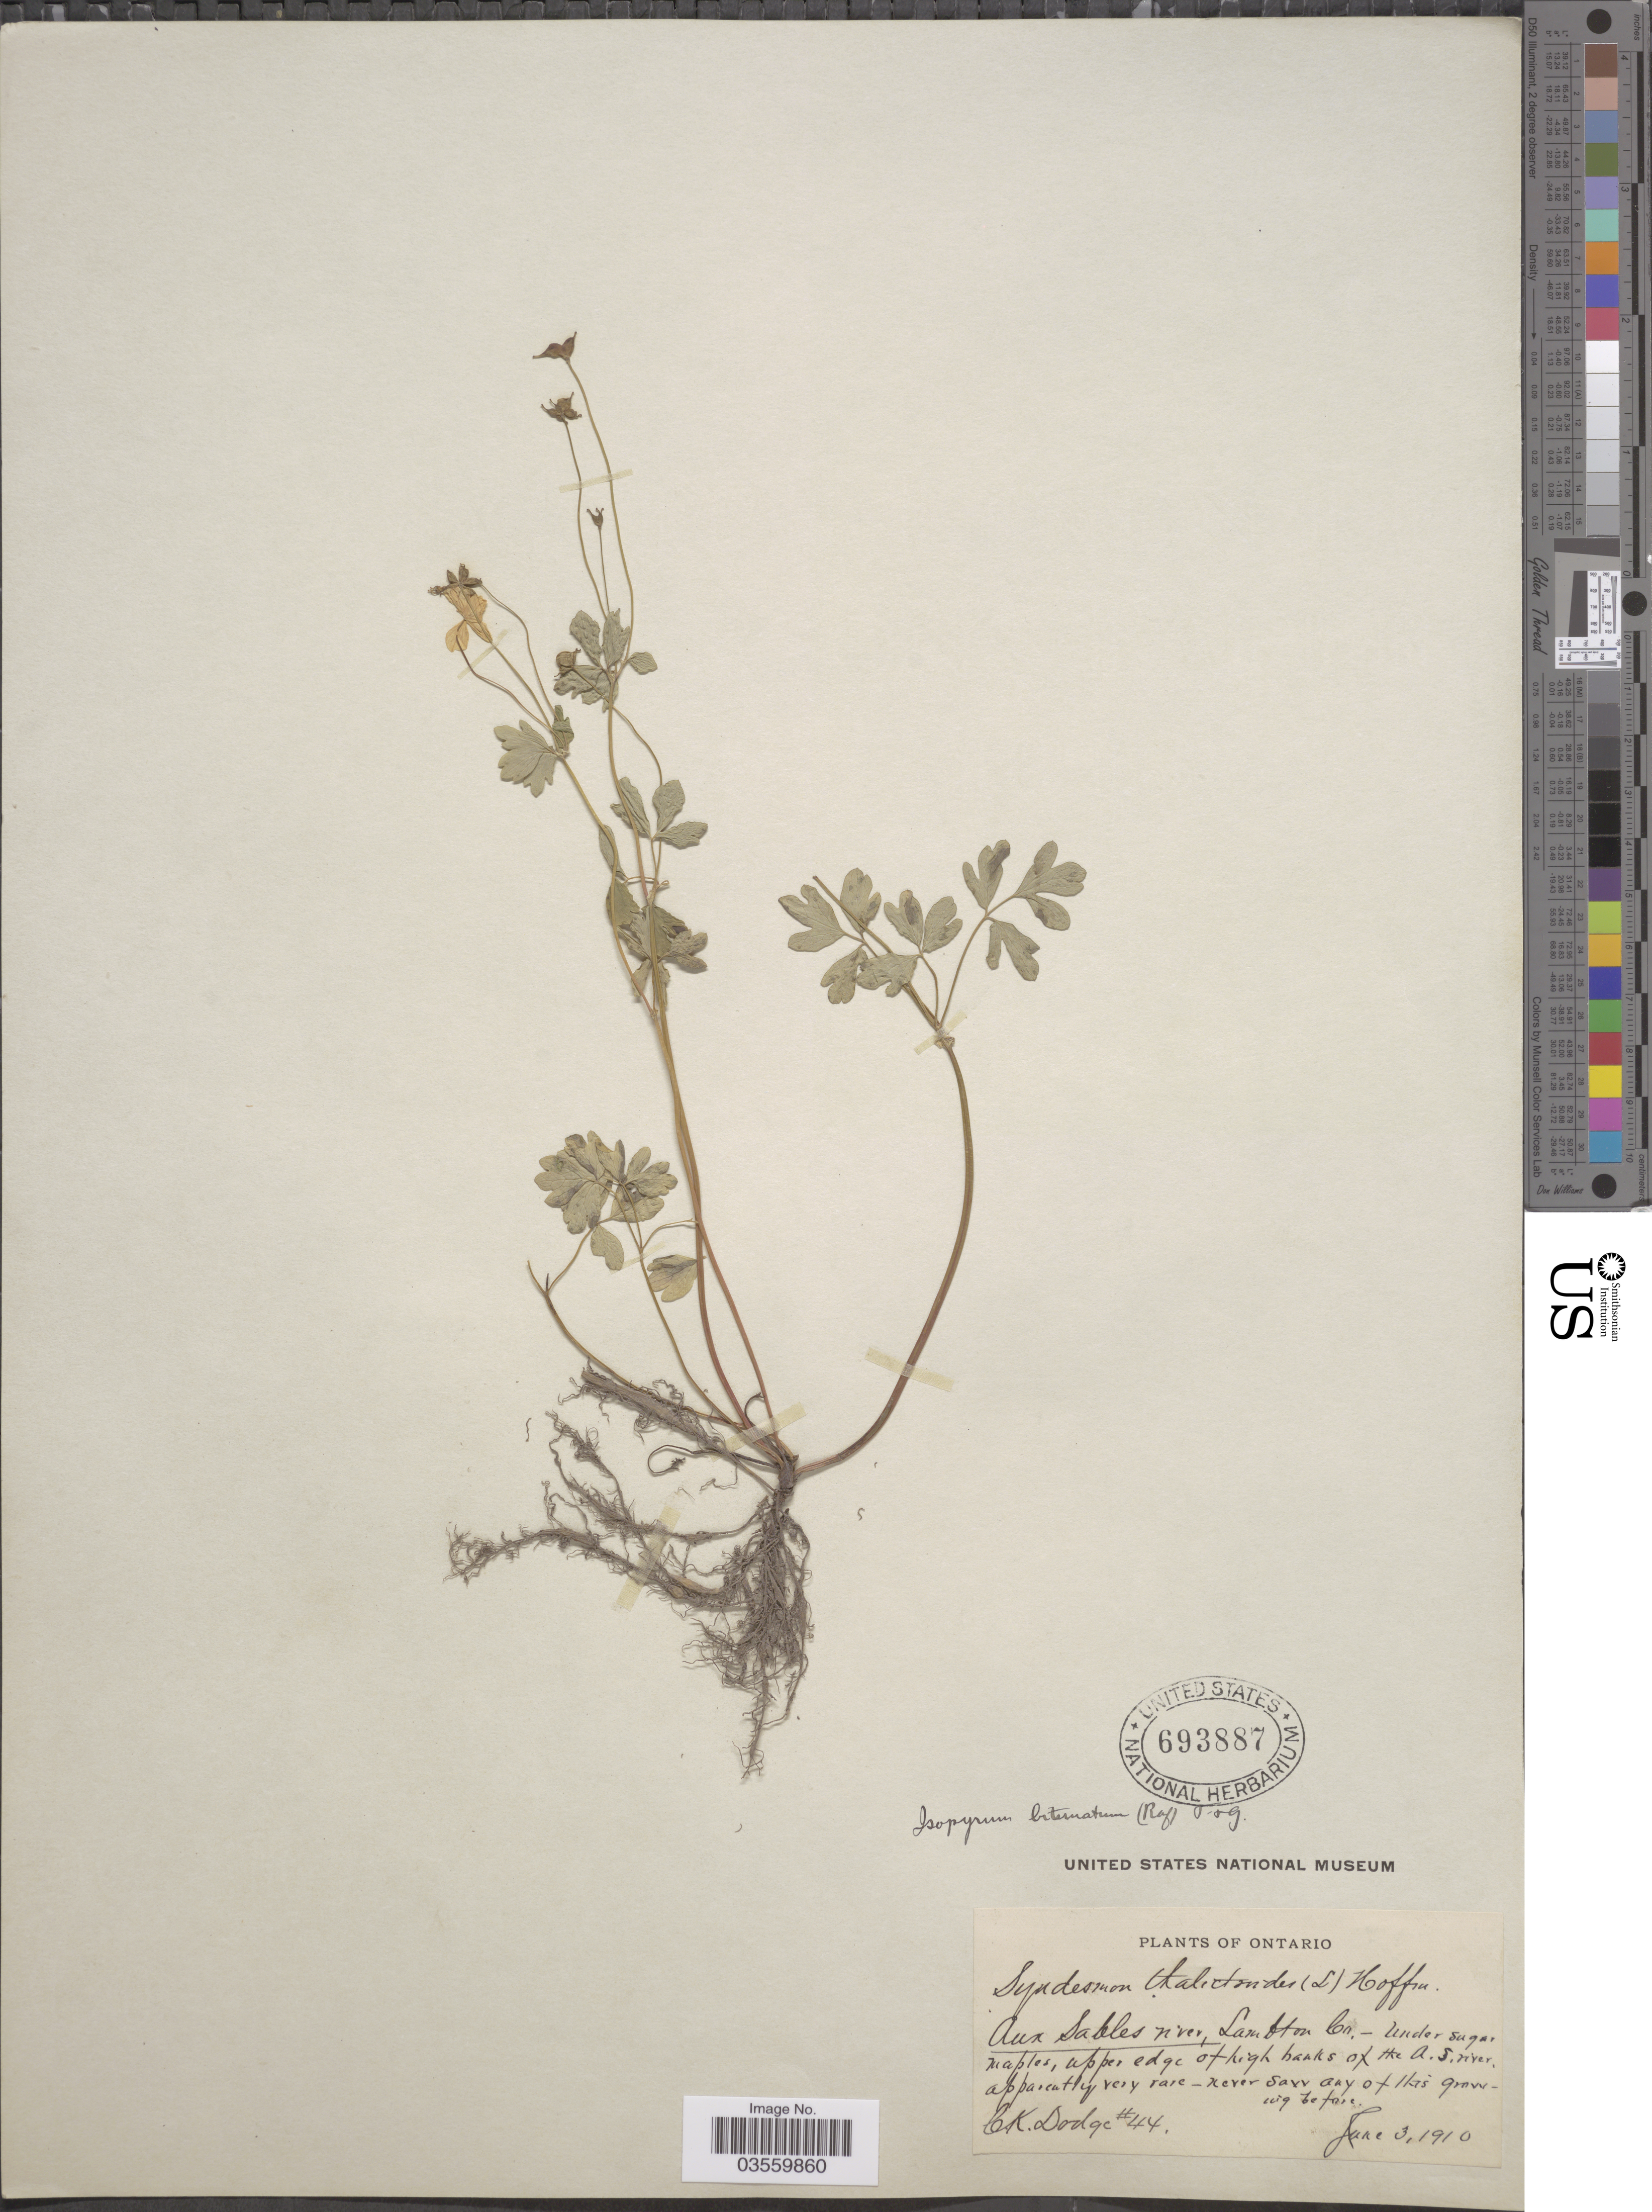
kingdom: Plantae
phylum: Tracheophyta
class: Magnoliopsida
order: Ranunculales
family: Ranunculaceae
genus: Enemion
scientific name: Enemion biternatum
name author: (Torr. & A. Gray) Raf.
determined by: Strong, Mark T., (BOT), Smithsonian Institution - National Museum of Natural History (UNITED STATES)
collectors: C. Dodge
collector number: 44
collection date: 1910-06-03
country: Canada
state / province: Ontario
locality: Aux Sables river, Lambton Co. Upper edge of high banks of the A. S. river.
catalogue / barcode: US 693887